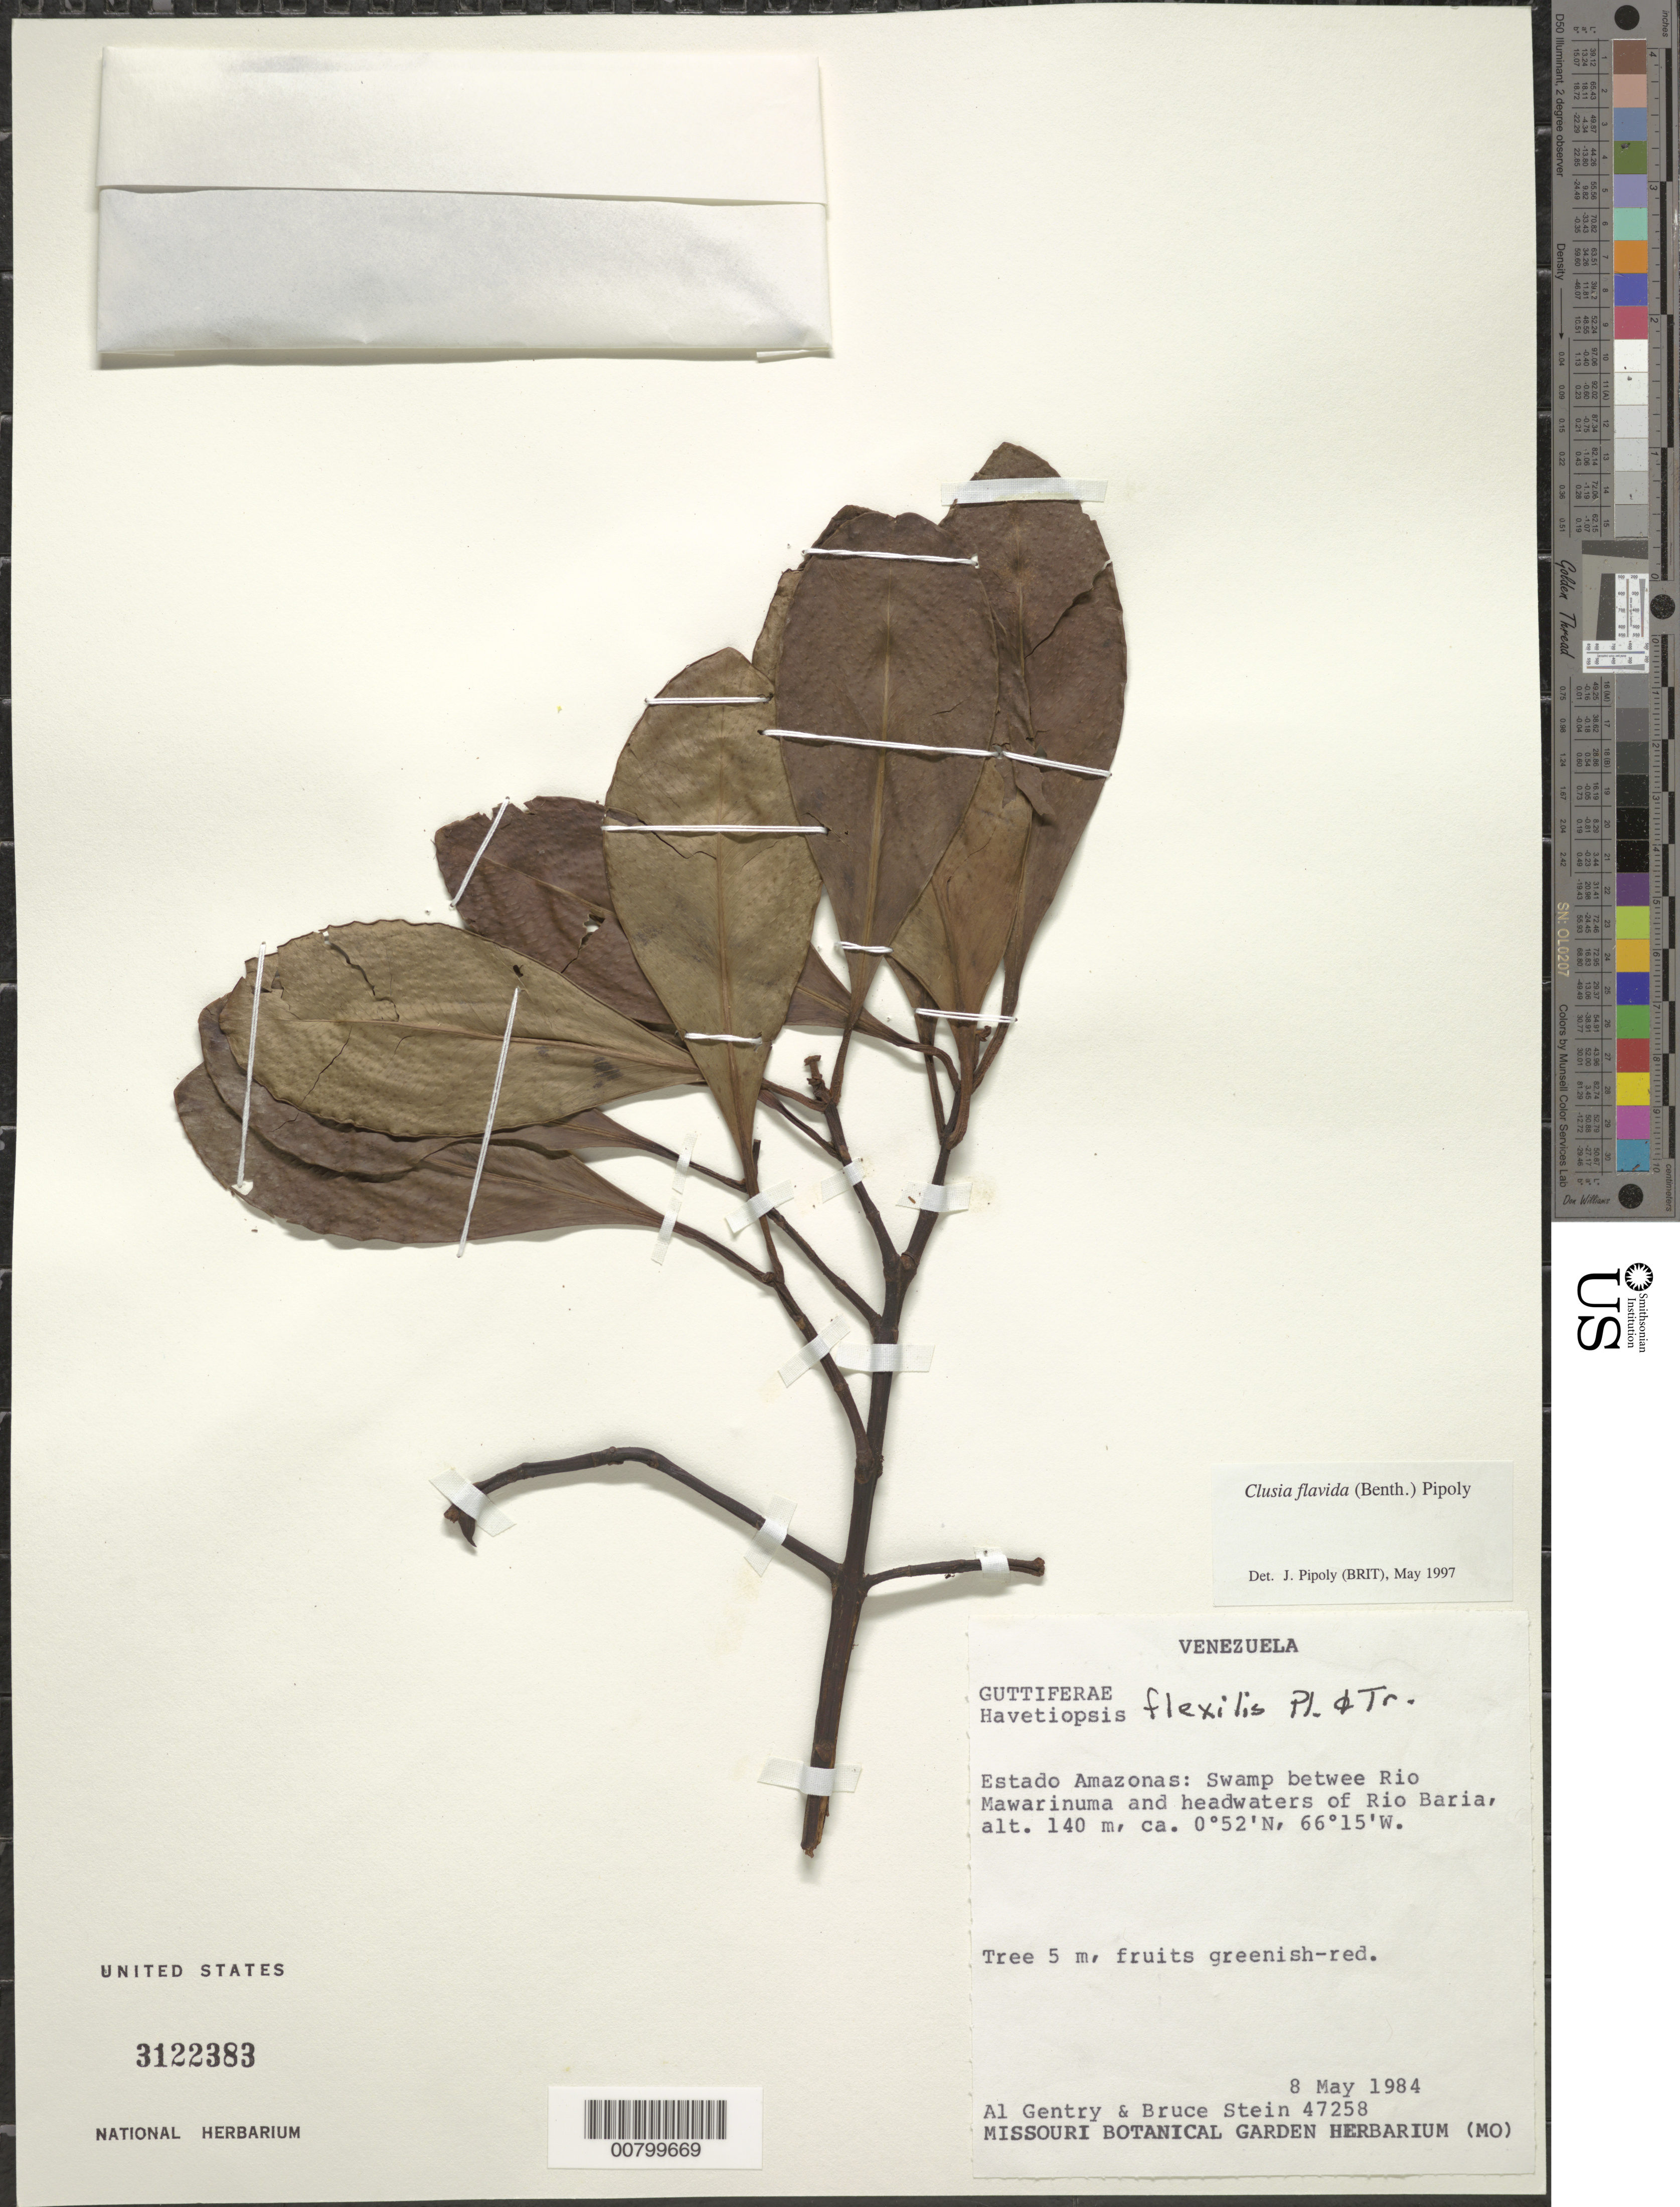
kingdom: Plantae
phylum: Tracheophyta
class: Magnoliopsida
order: Malpighiales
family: Clusiaceae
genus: Clusia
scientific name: Clusia flavida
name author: (Benth.) Pipoly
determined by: Pipoly, J. J., III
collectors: A. H. Gentry & B. Stein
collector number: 47258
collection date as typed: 8-May-84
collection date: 1984-05-08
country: Venezuela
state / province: Amazonas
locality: Río Mawarinuma to headwaters of Río Baria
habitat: Swamp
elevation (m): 140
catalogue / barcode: US 3122383